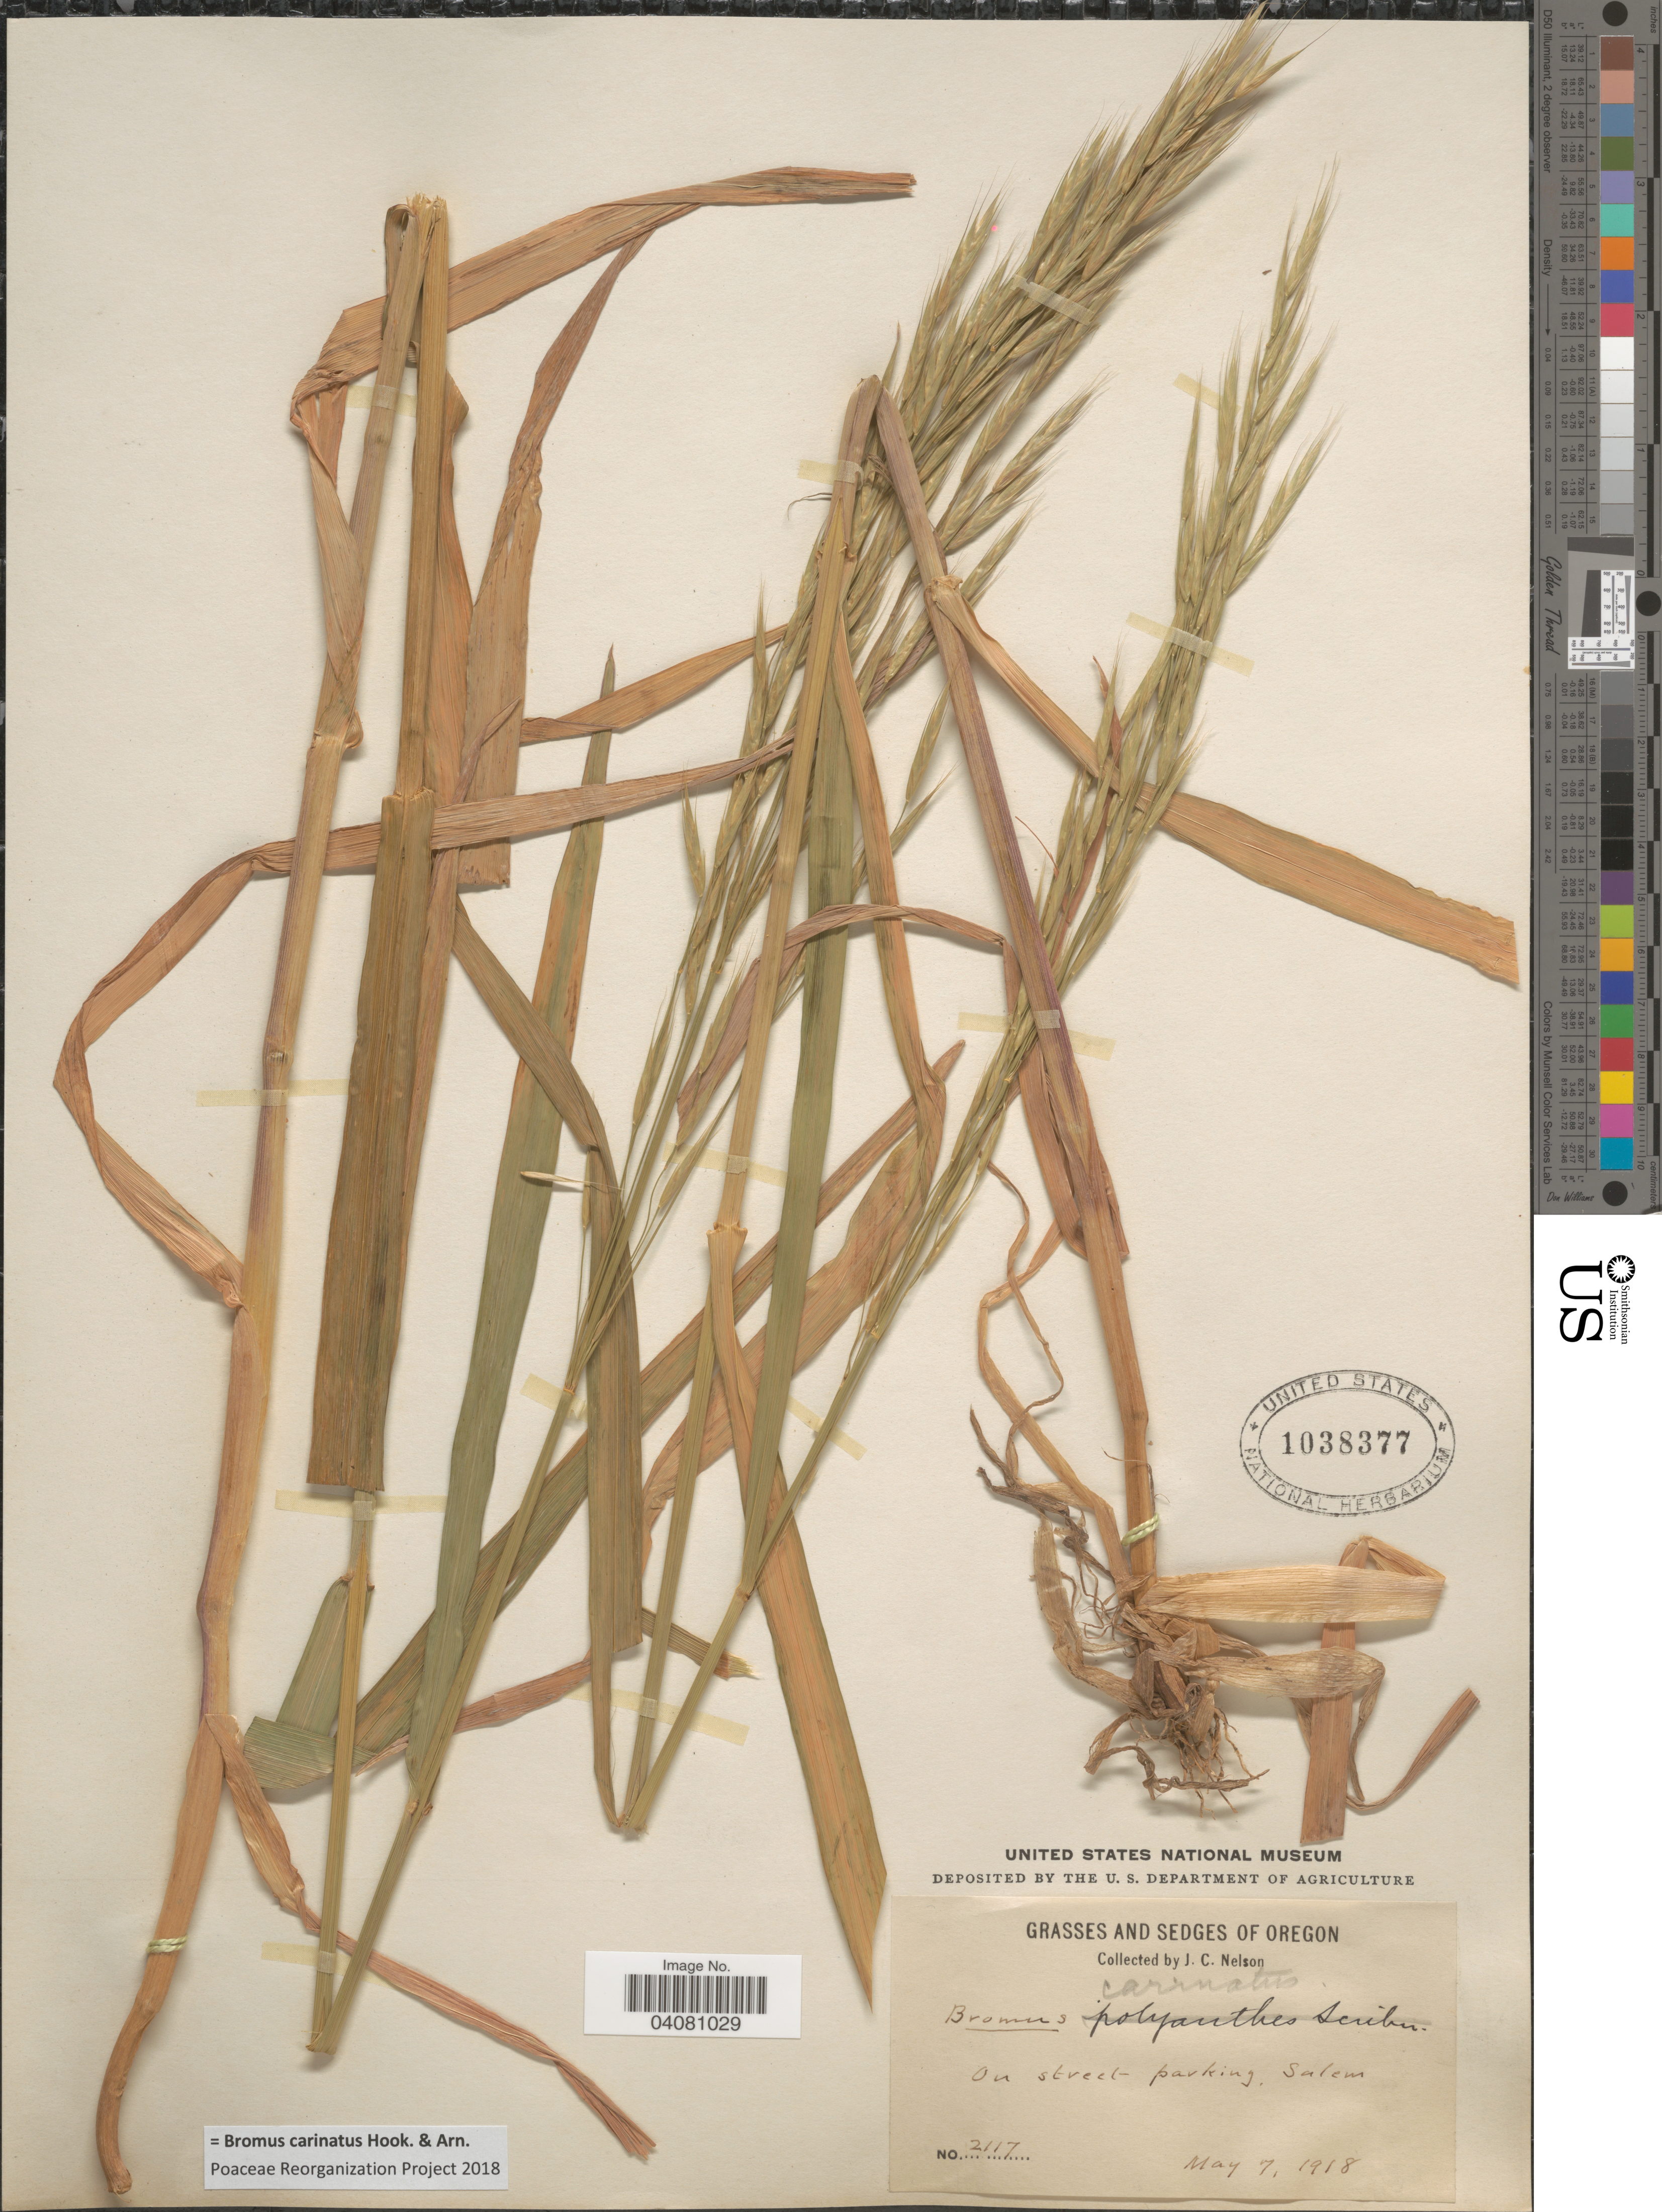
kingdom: Plantae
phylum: Tracheophyta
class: Liliopsida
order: Poales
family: Poaceae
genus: Bromus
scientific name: Bromus carinatus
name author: Hook. & Arn.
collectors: J. C. Nelson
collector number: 2117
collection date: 1918-05-07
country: United States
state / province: Oregon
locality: On street parking, Salem.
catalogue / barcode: US 1038377